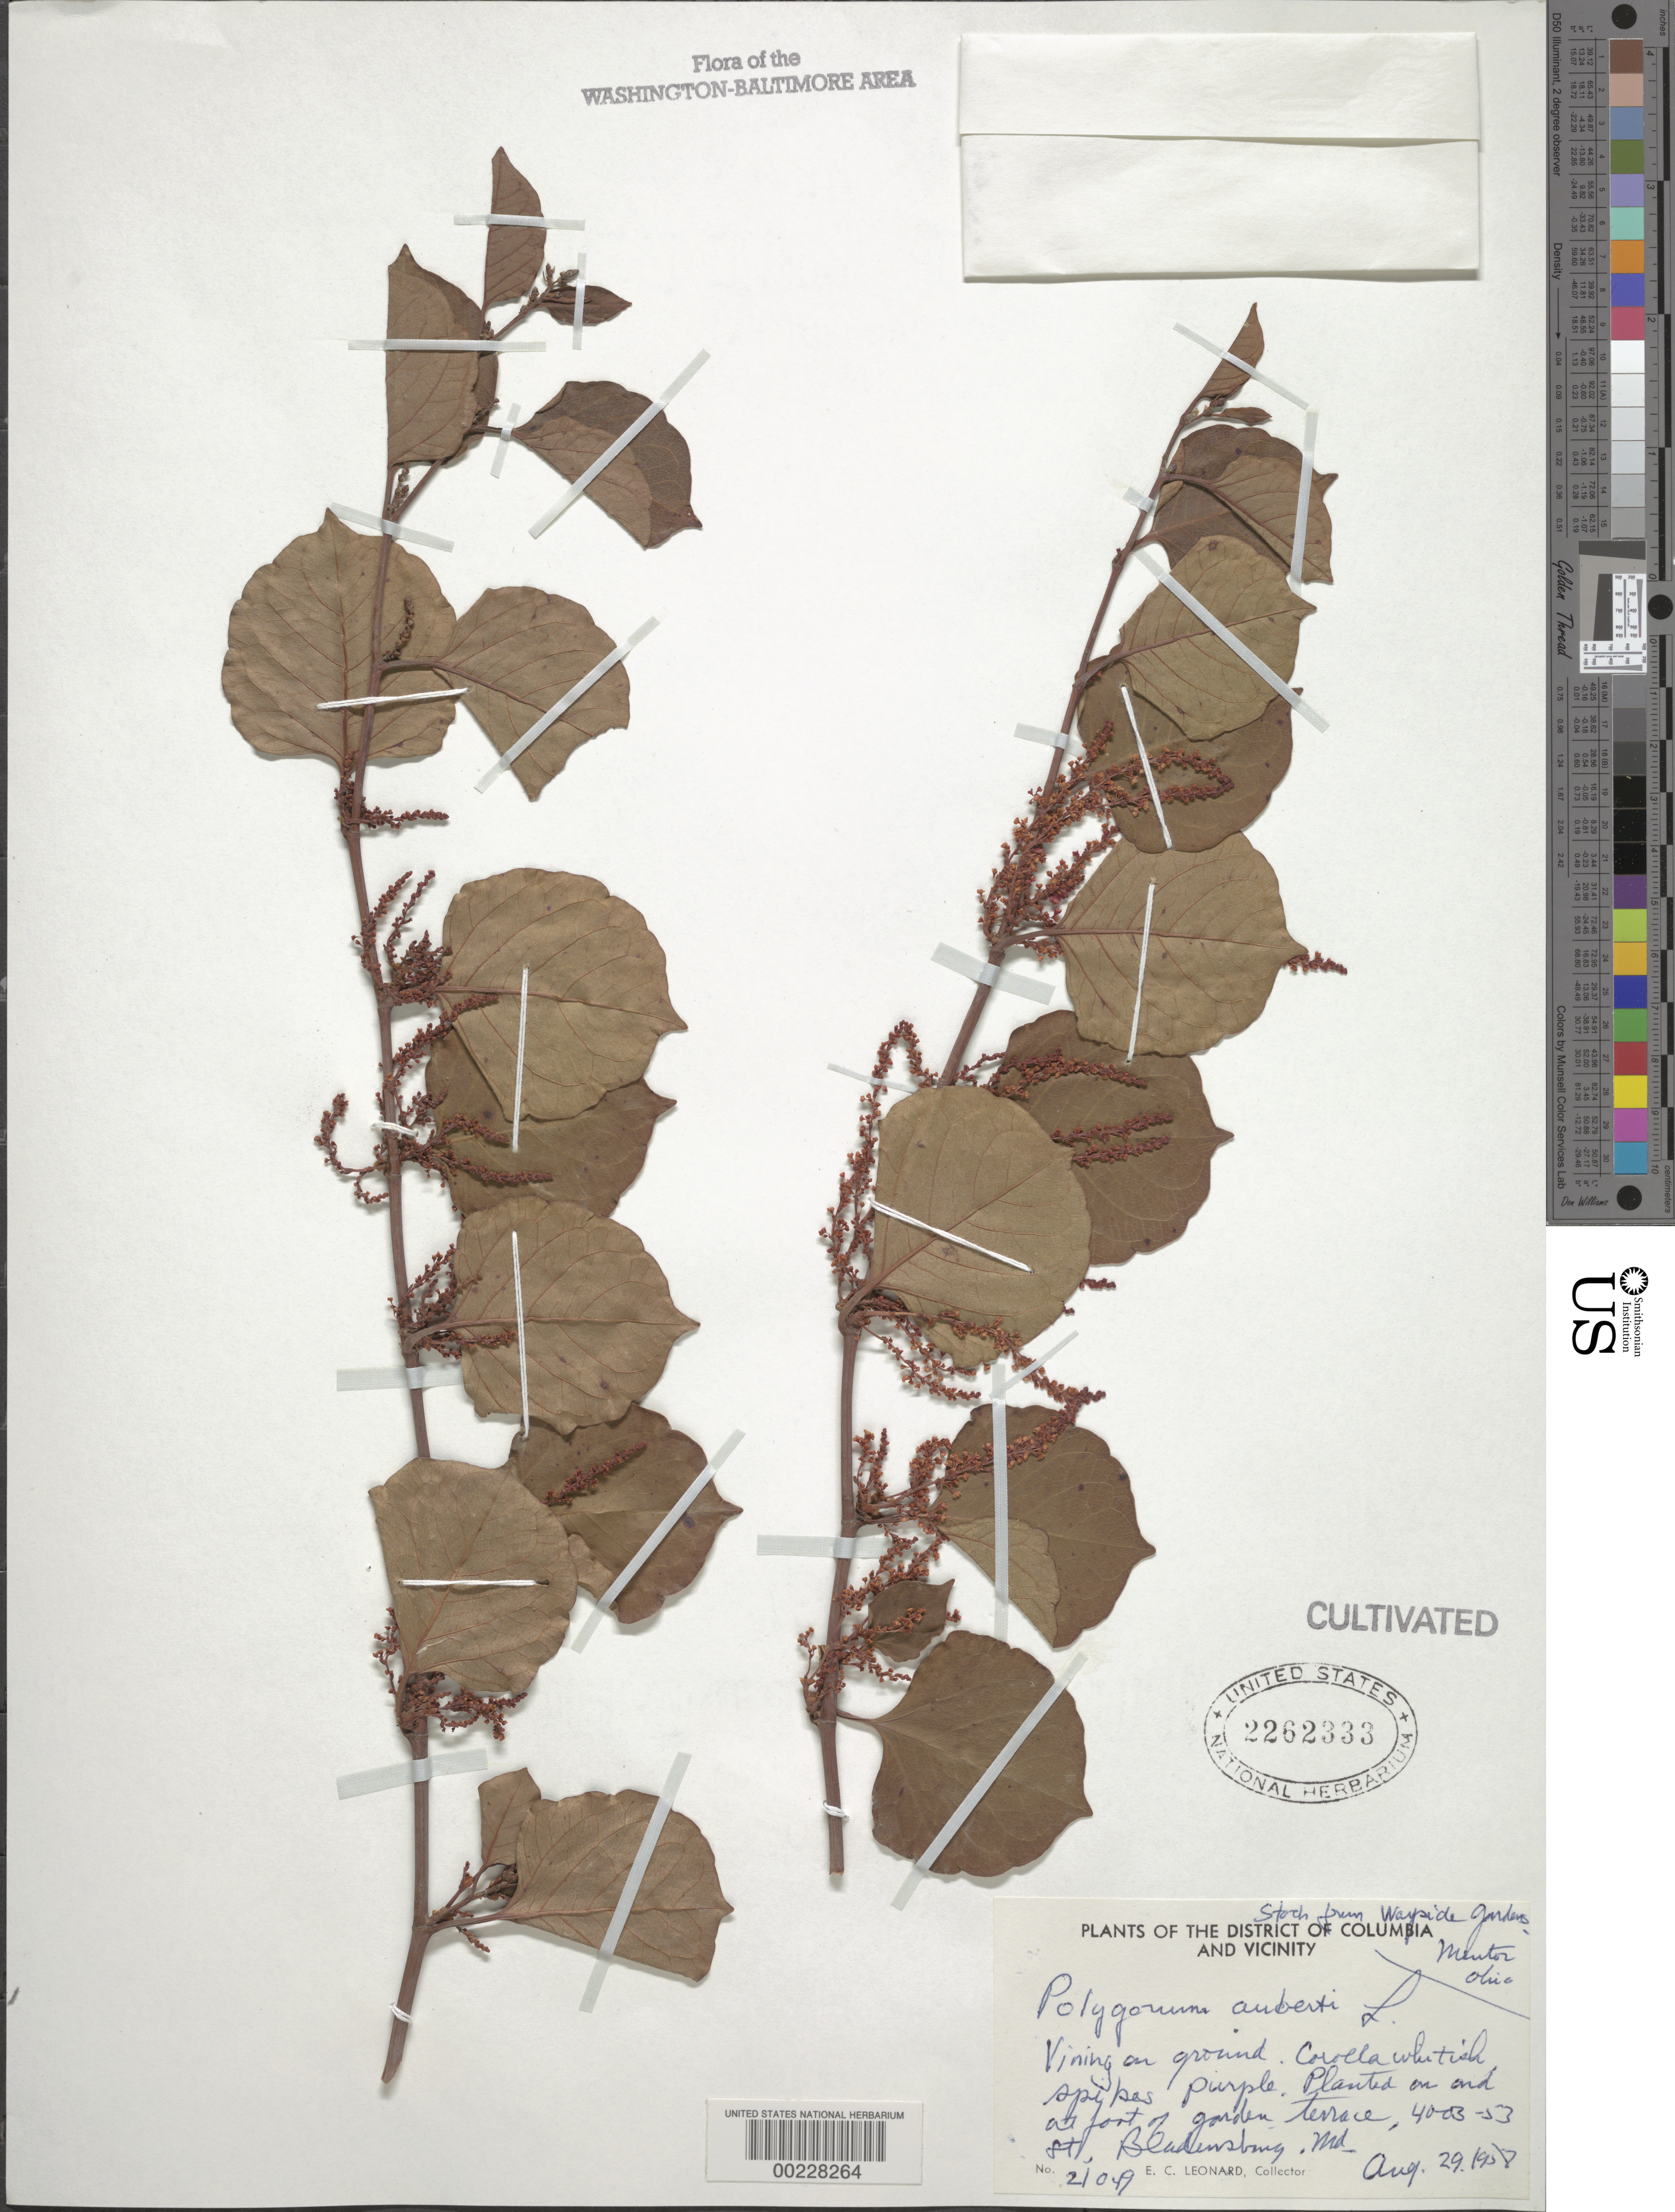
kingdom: Plantae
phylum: Tracheophyta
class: Magnoliopsida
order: Caryophyllales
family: Polygonaceae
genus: Reynoutria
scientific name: Reynoutria japonica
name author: Houtt.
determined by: Strong, Mark T., (BOT), Smithsonian Institution - National Museum of Natural History (UNITED STATES)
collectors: E. C. Leonard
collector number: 21049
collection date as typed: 29 Aug 1958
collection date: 1958-08-29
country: United States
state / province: Maryland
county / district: Prince George's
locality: Bladensburg, 4003 53rd St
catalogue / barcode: US 2262333